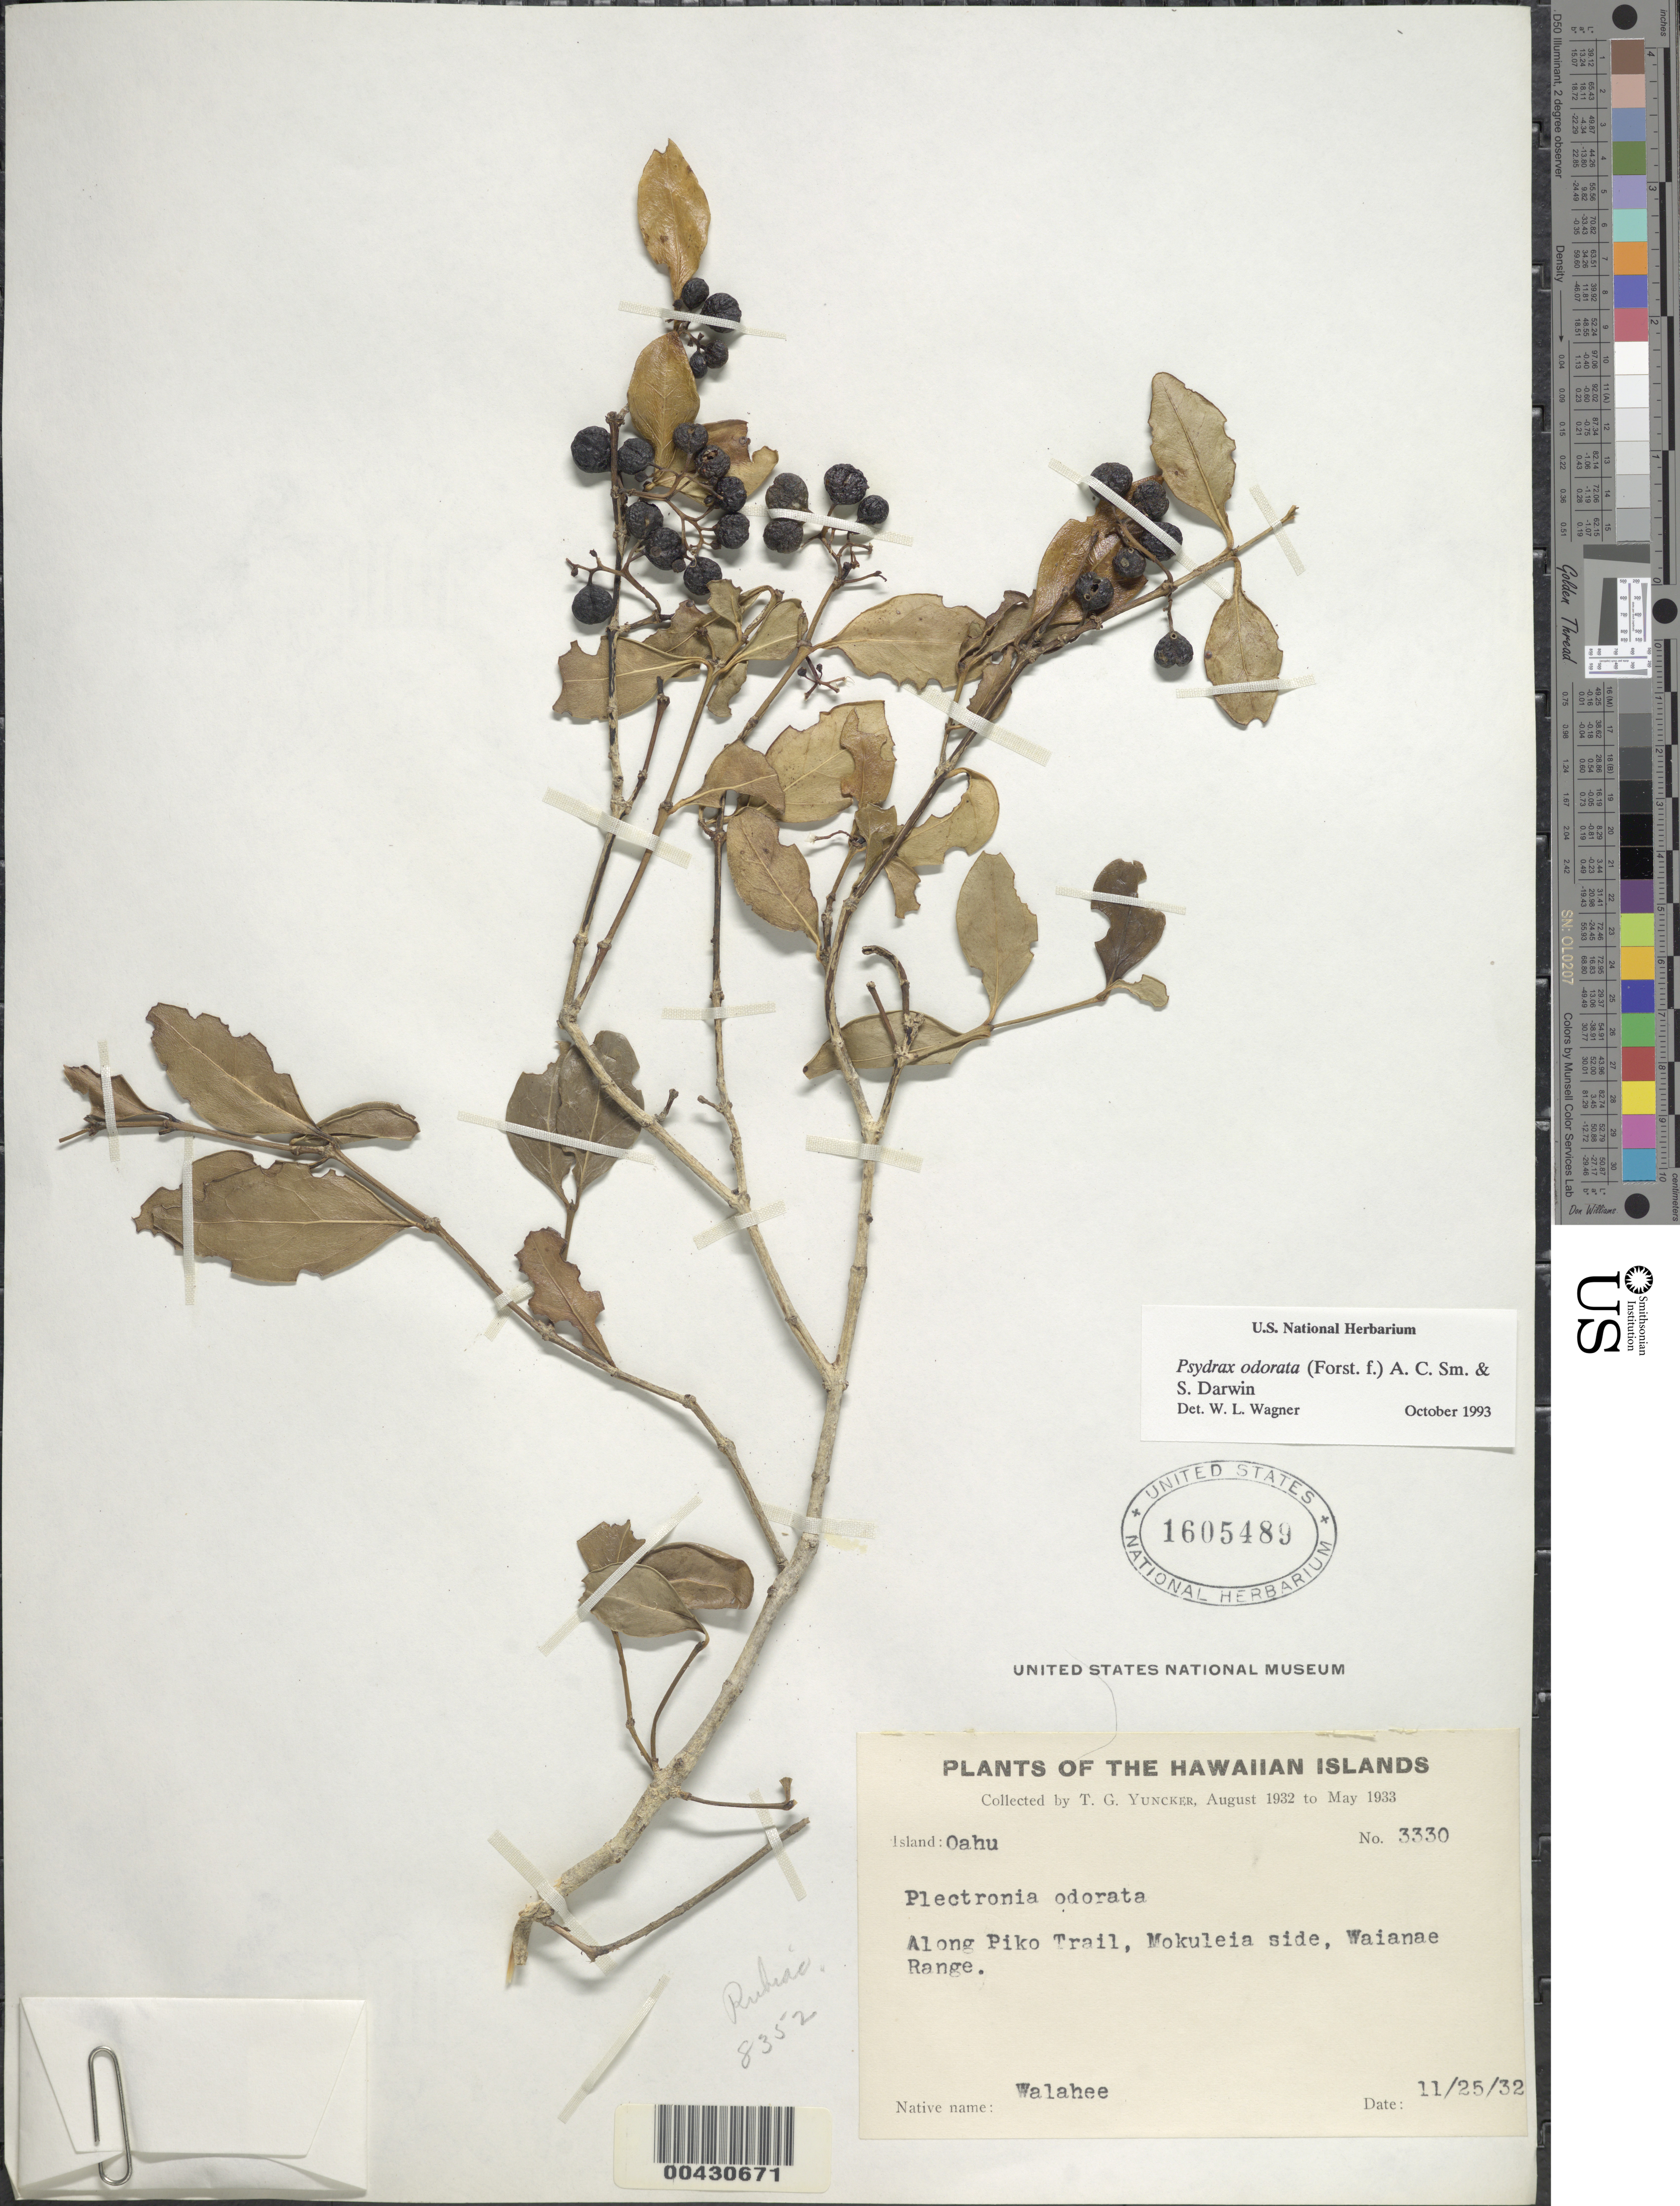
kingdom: Plantae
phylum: Tracheophyta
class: Magnoliopsida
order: Gentianales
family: Rubiaceae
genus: Psydrax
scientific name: Psydrax odorata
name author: (G. Forst.) A.C. Sm. & S.P. Darwin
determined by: Wagner, W. L., (BOT), Smithsonian Institution - National Museum of Natural History (UNITED STATES)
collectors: T. G. Yuncker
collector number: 3330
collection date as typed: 25 Nov 1932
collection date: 1932-11-25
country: United States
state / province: Hawaii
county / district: Honolulu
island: Oahu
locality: Along Piko Trail, Mokuleia side, Waianae Range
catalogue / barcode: US 1605489